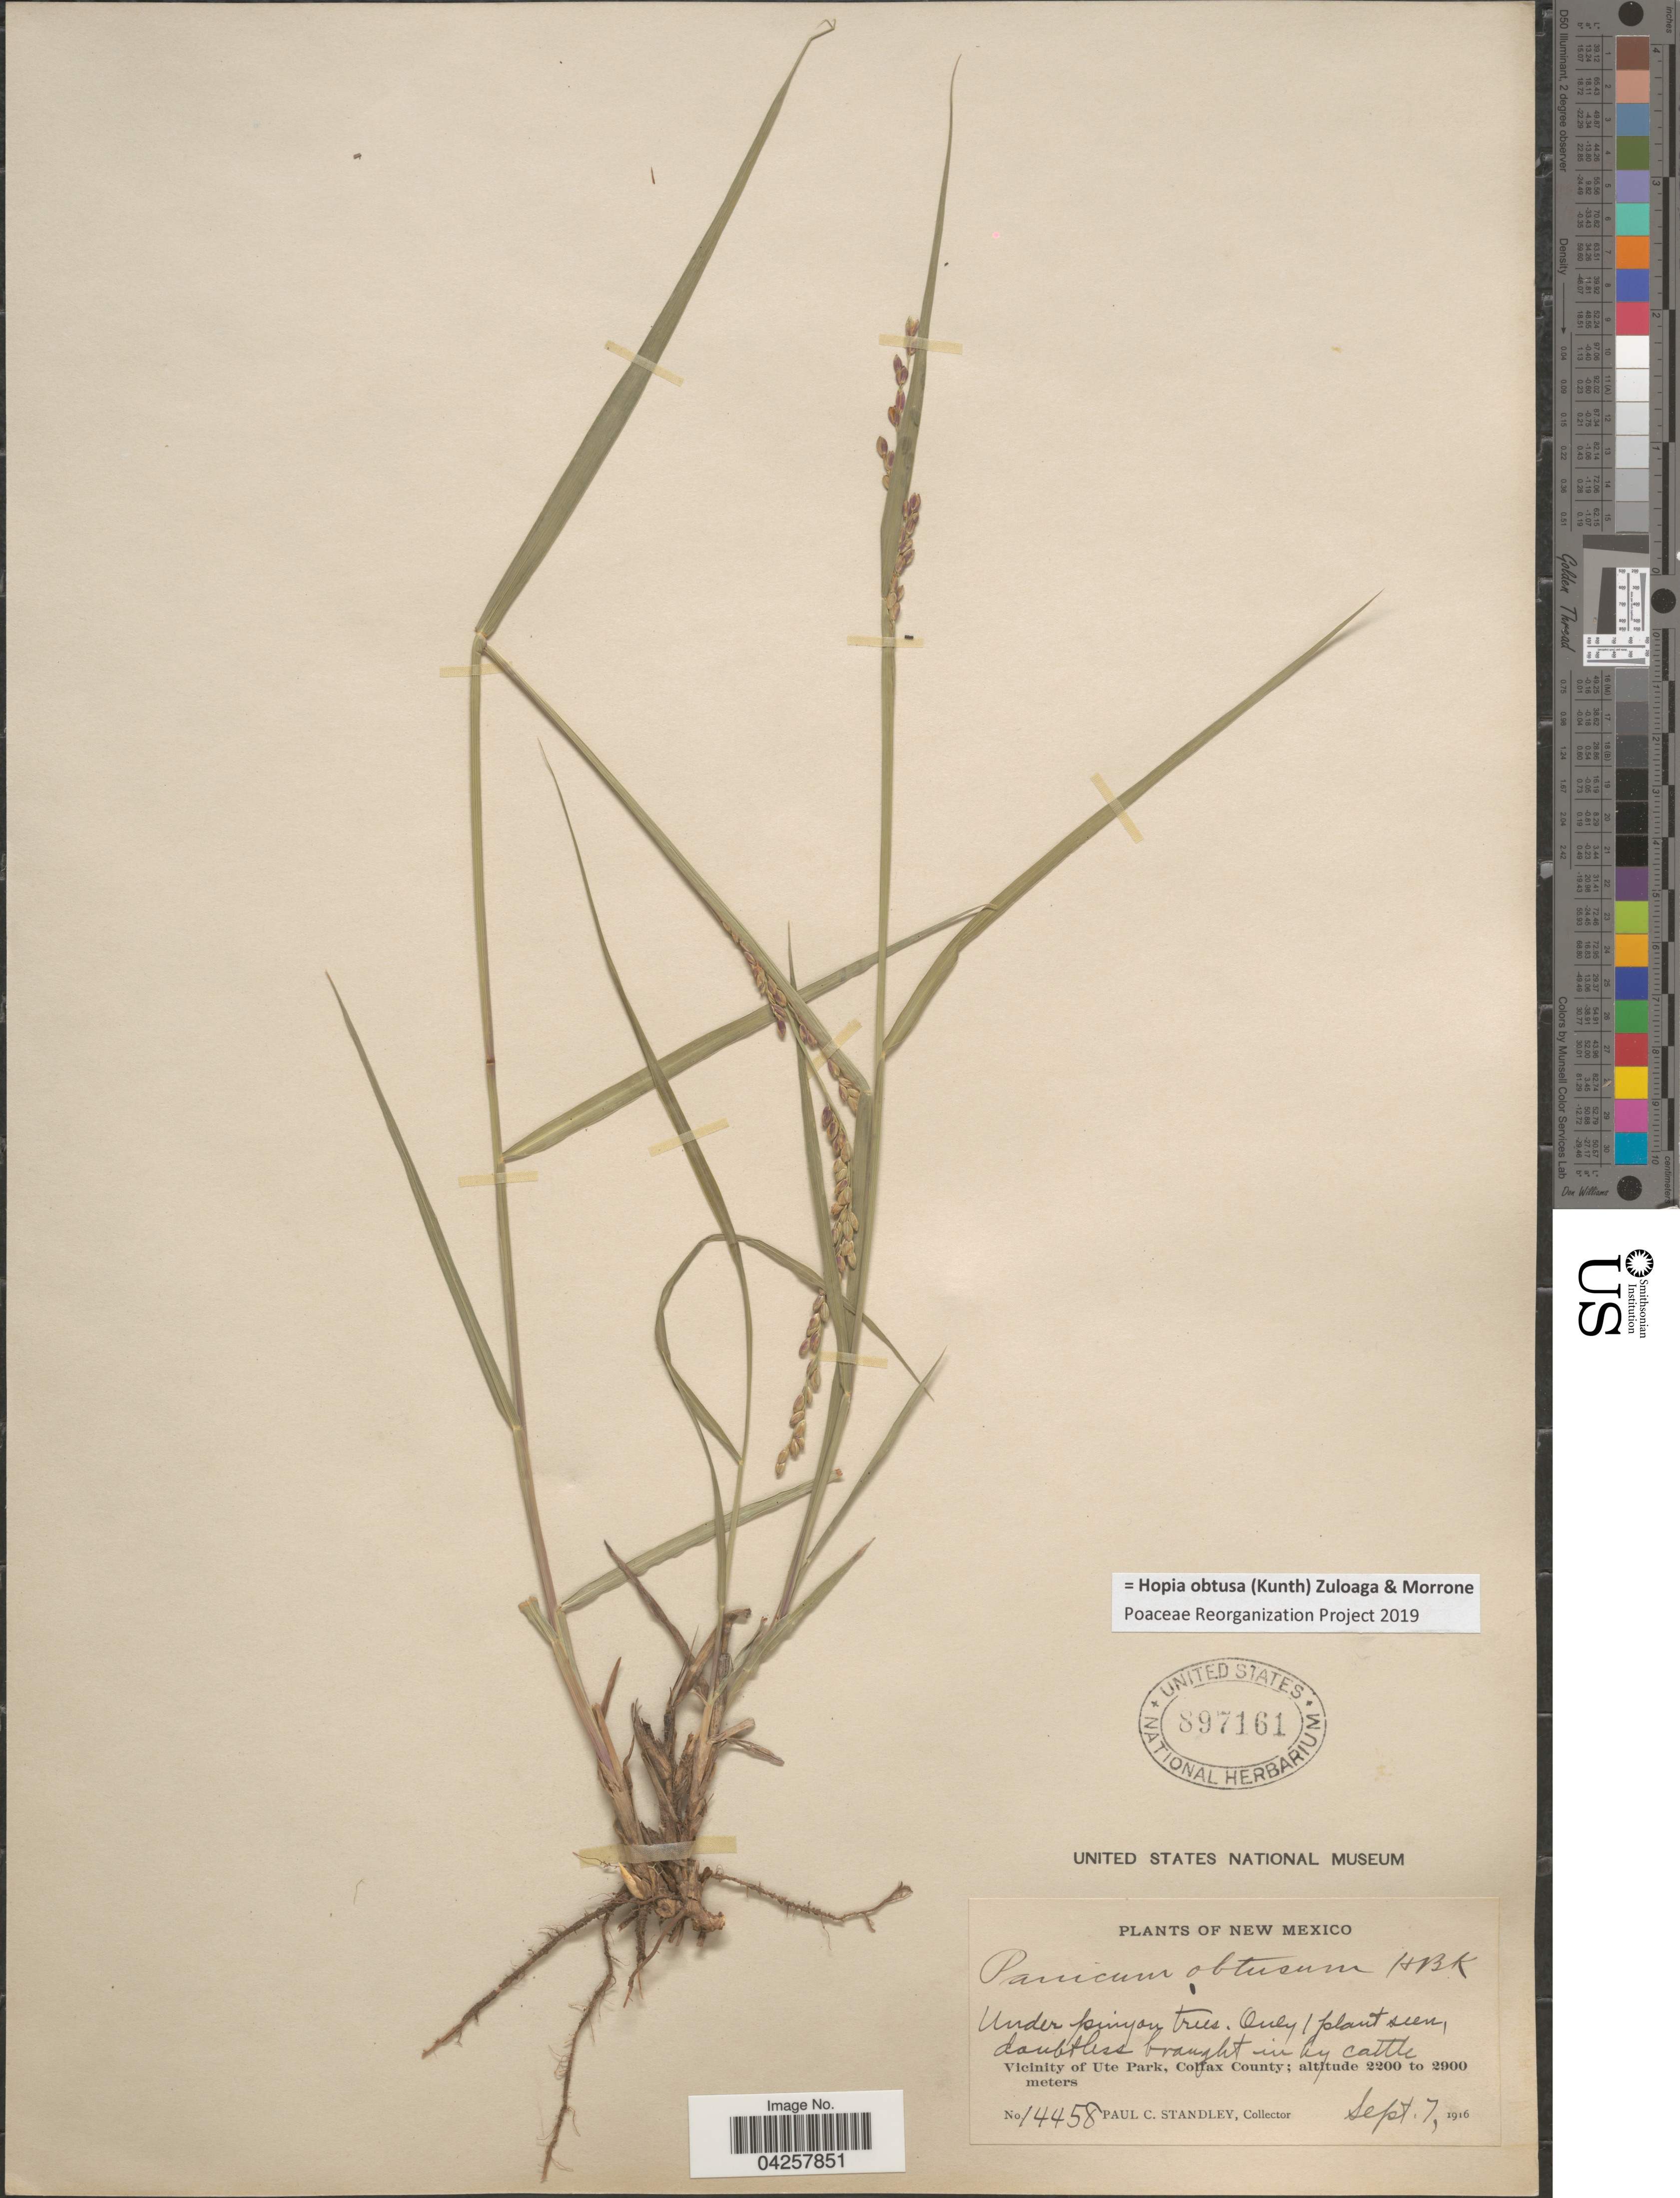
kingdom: Plantae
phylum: Tracheophyta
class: Liliopsida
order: Poales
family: Poaceae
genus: Hopia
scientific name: Hopia obtusa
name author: (Kunth) Zuloaga & Morrone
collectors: P. C. Standley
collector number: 14458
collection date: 1916-09-07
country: United States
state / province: New Mexico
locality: Vicinity of Ute Park, Colfax County.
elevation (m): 2200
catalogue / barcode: US 897161